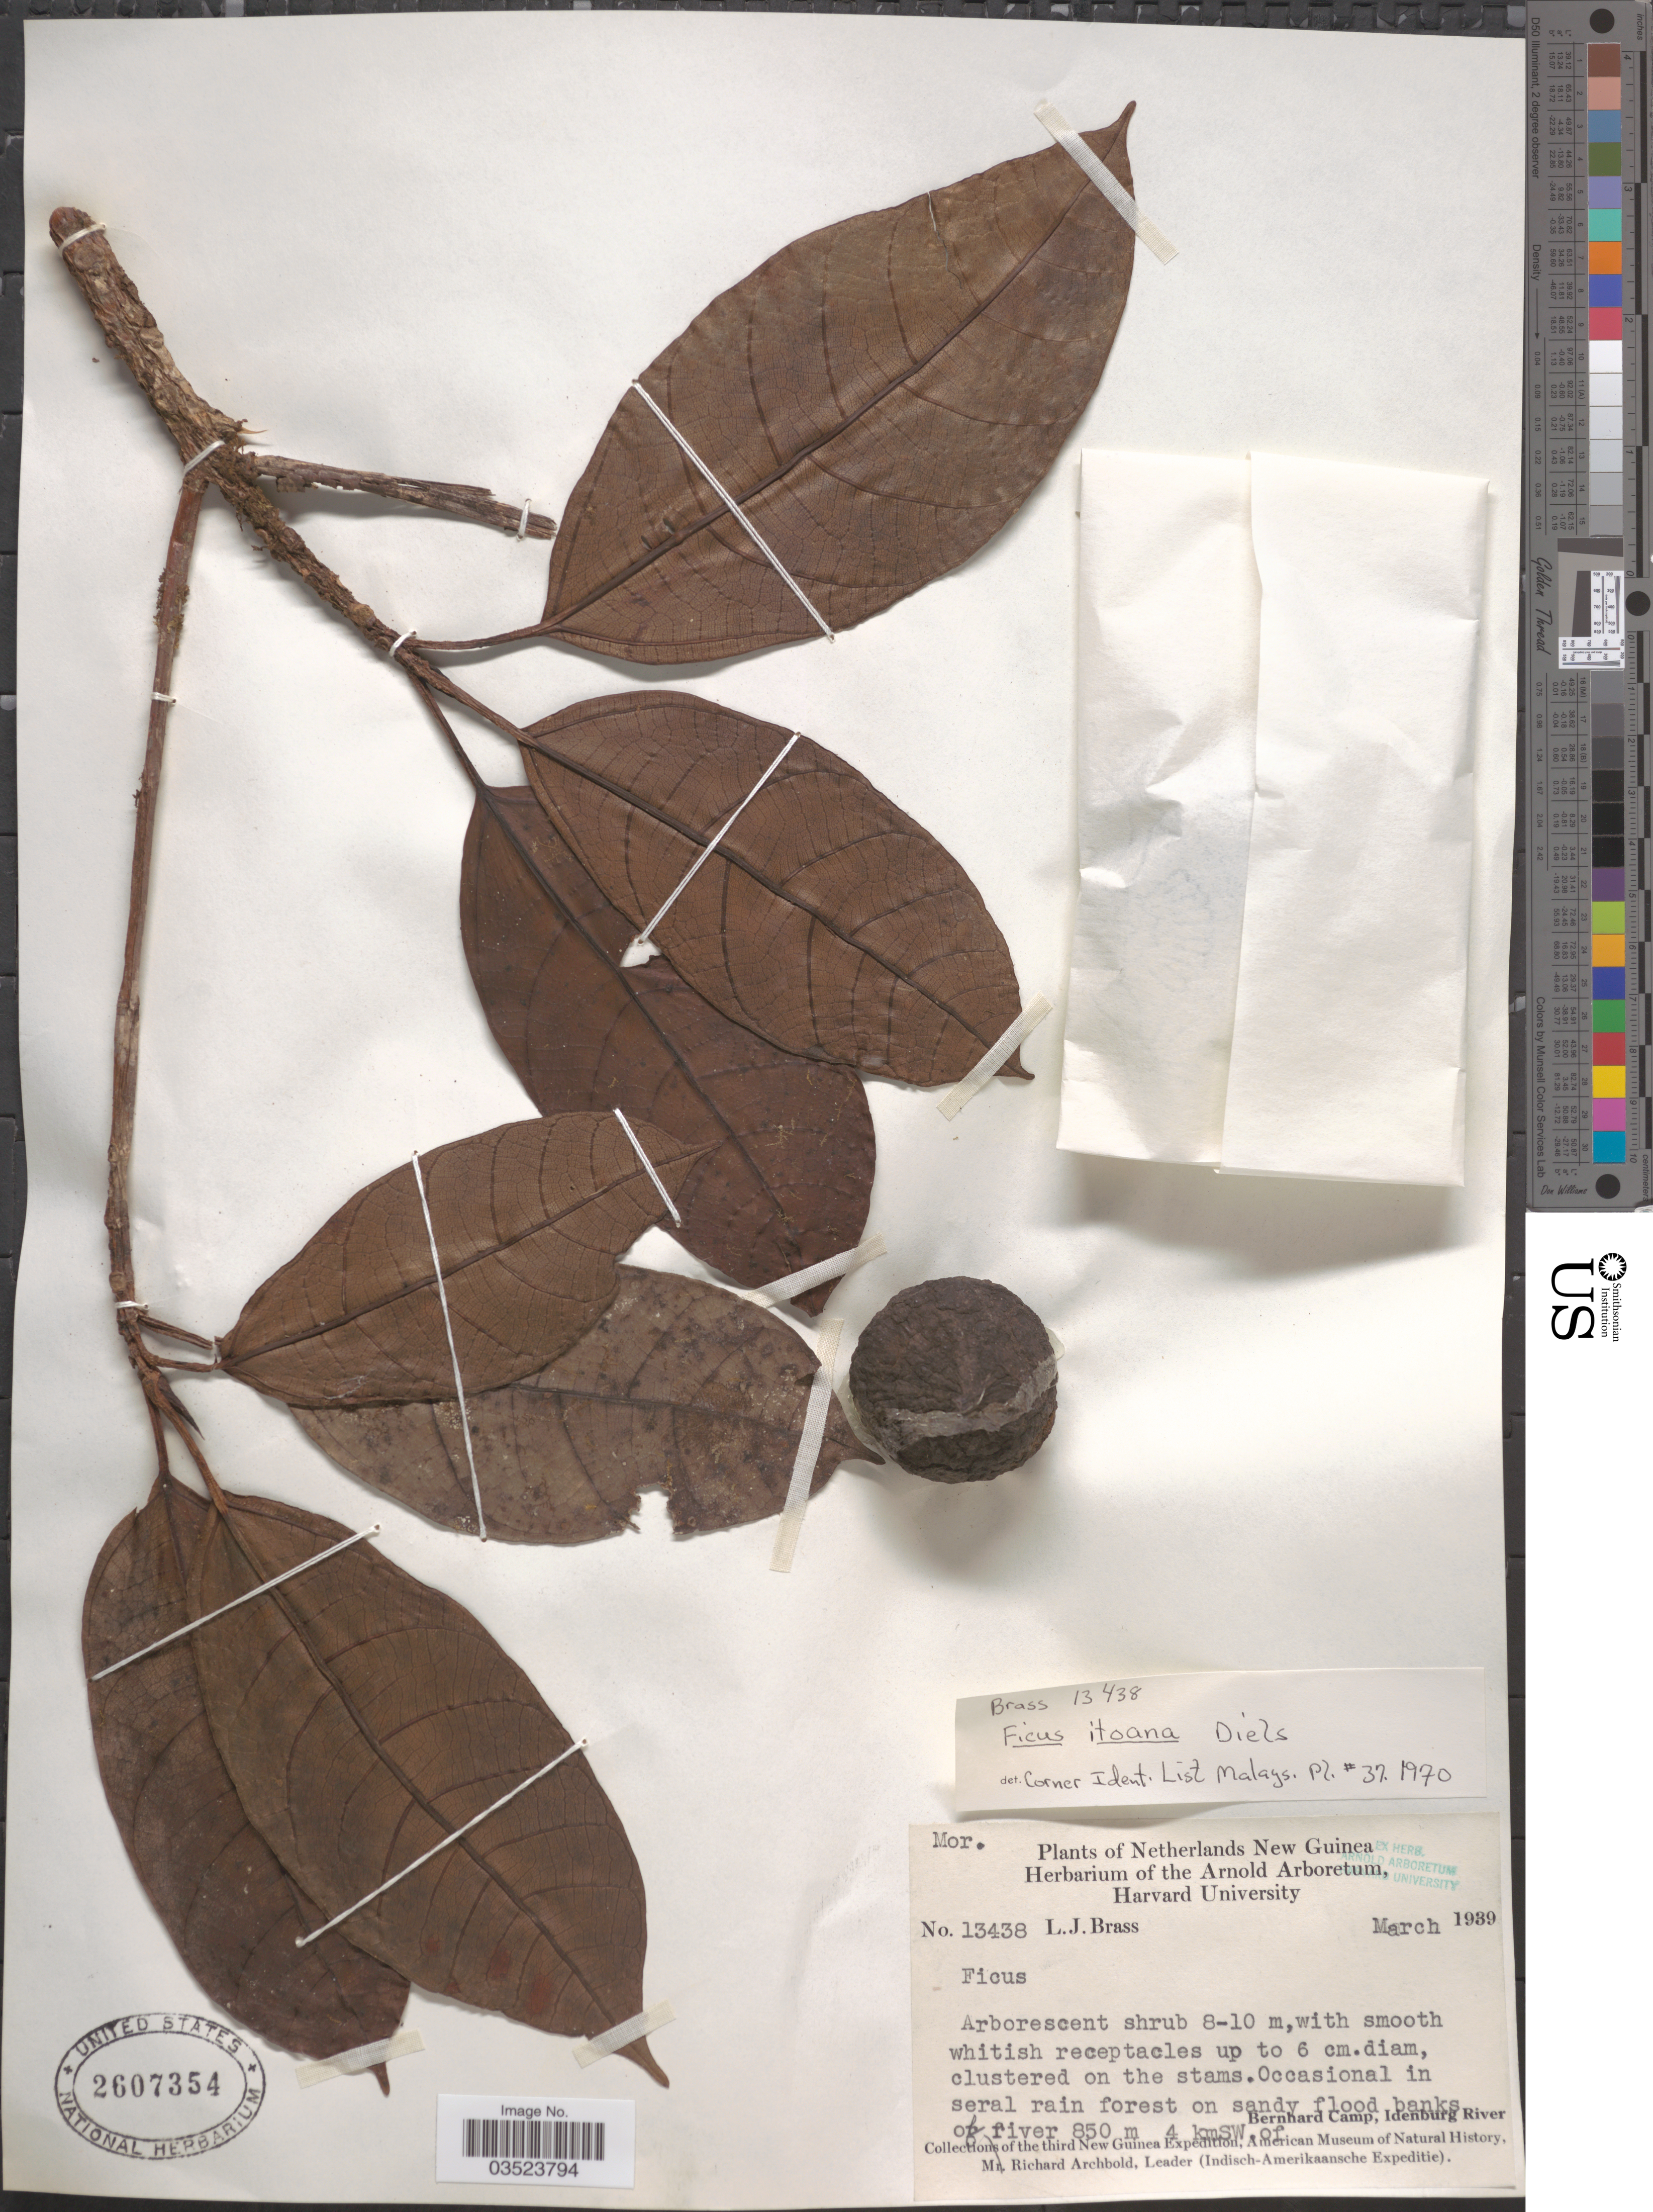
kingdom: Plantae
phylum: Tracheophyta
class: Magnoliopsida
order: Rosales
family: Moraceae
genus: Ficus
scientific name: Ficus itoana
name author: Diels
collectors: L. J. Brass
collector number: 13438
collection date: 1939-03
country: Indonesia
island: New Guinea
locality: Netherlands New Guinea. 4 km SW of Bernhard Camp, Idenburg River.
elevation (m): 850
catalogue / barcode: US 2607354